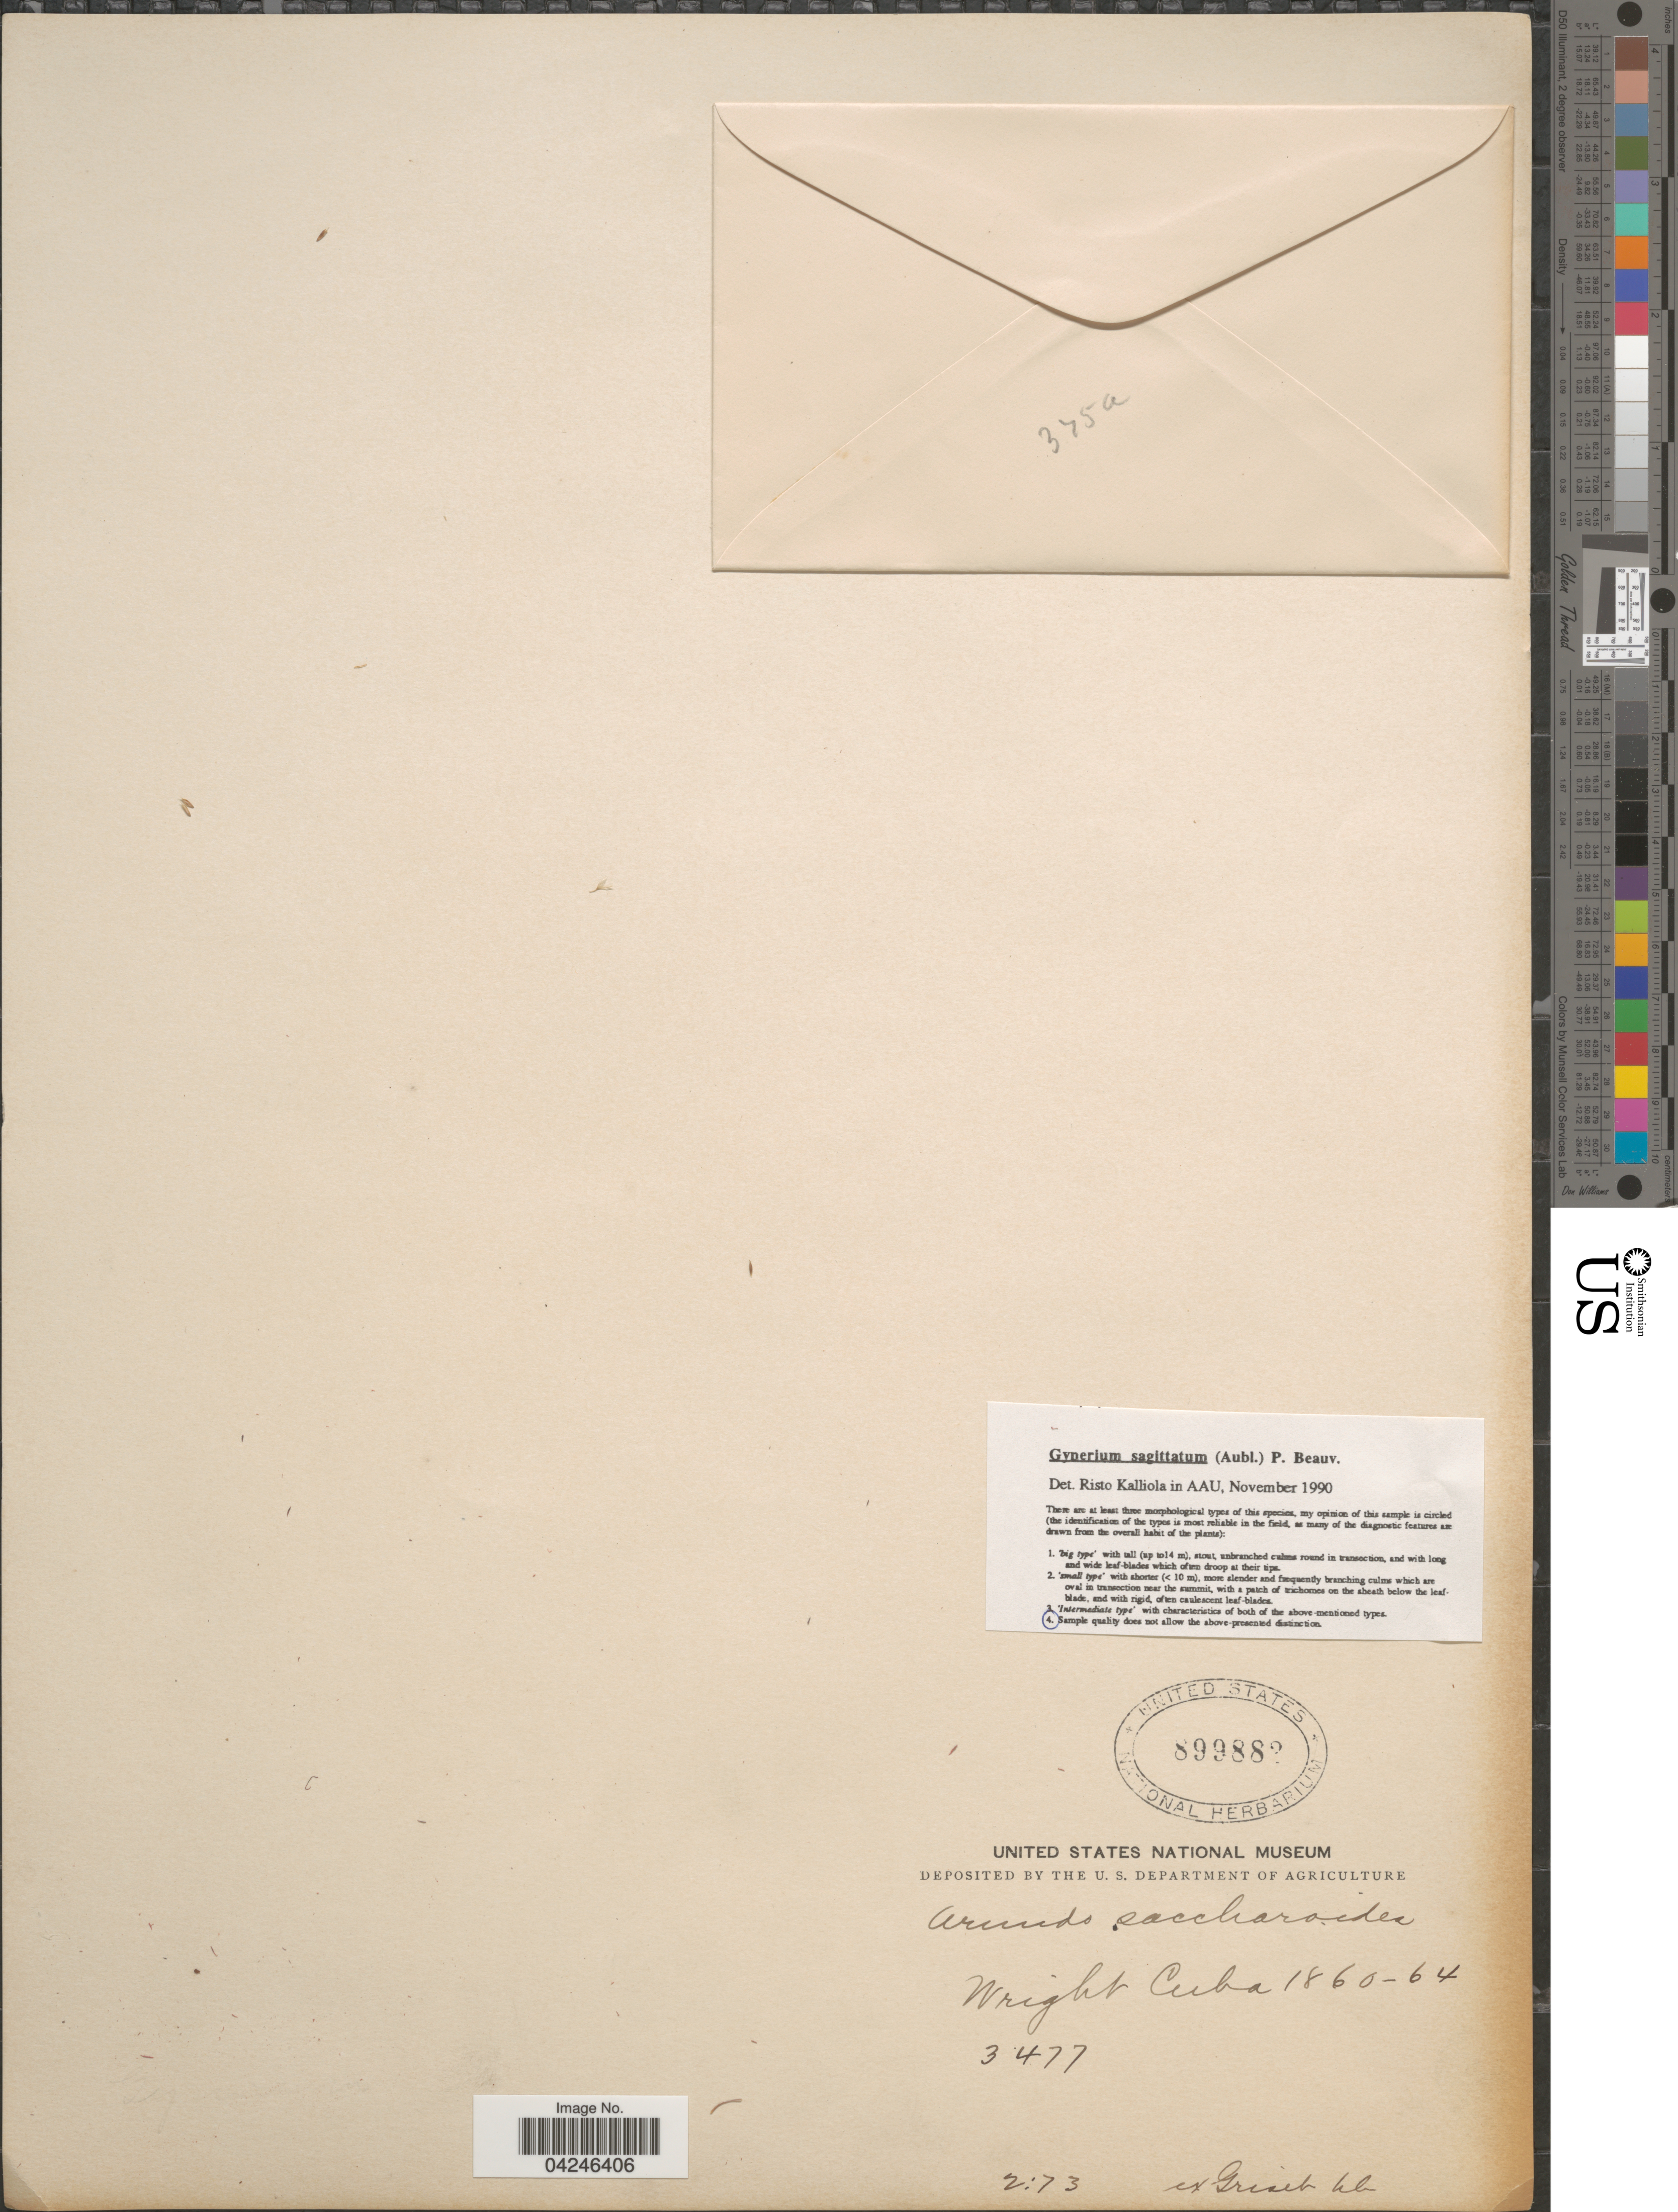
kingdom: Plantae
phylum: Tracheophyta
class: Liliopsida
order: Poales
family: Poaceae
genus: Gynerium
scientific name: Gynerium sagittatum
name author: (Aubl.) P. Beauv.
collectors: Wright, --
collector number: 3477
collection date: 1860/1864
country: Cuba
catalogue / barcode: US 899882